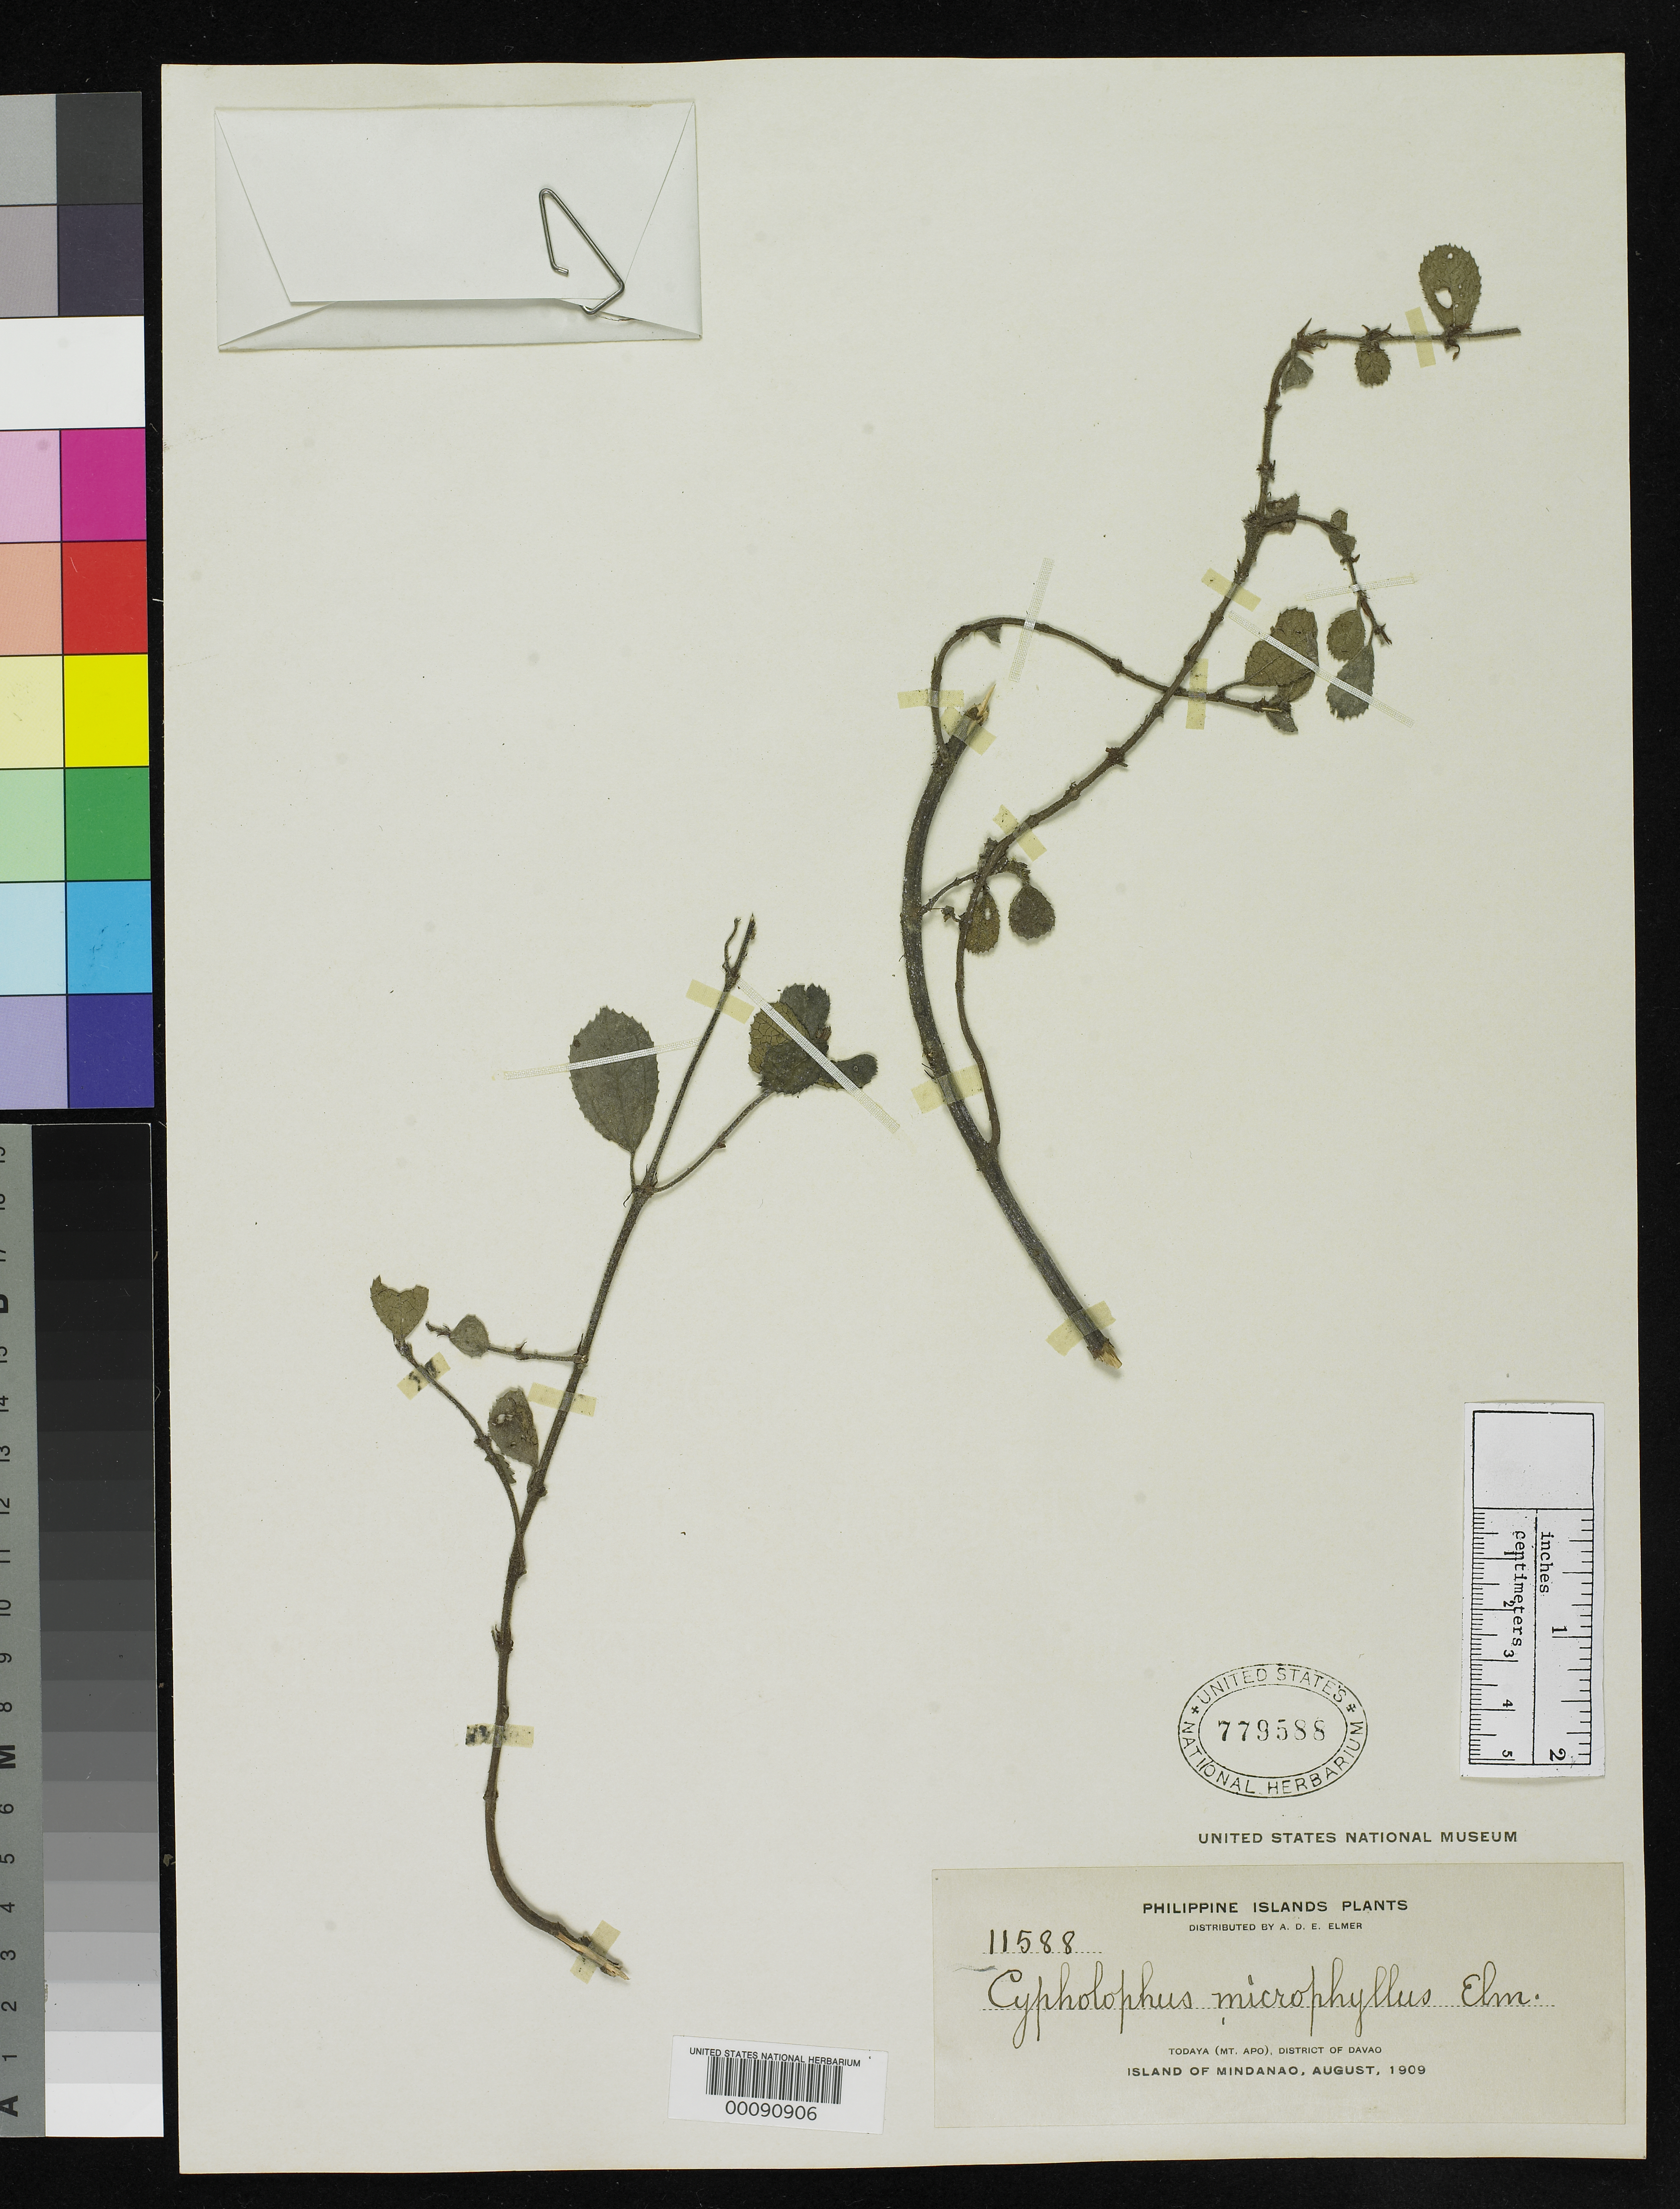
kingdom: Plantae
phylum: Tracheophyta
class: Magnoliopsida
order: Rosales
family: Urticaceae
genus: Cypholophus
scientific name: Cypholophus microphyllus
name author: Elmer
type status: Isotype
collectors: A. D. E. Elmer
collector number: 11588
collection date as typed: Aug 1909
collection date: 1909-08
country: Philippines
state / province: Davao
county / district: Davao del Sur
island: Mindanao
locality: Todaya.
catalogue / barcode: US 779588